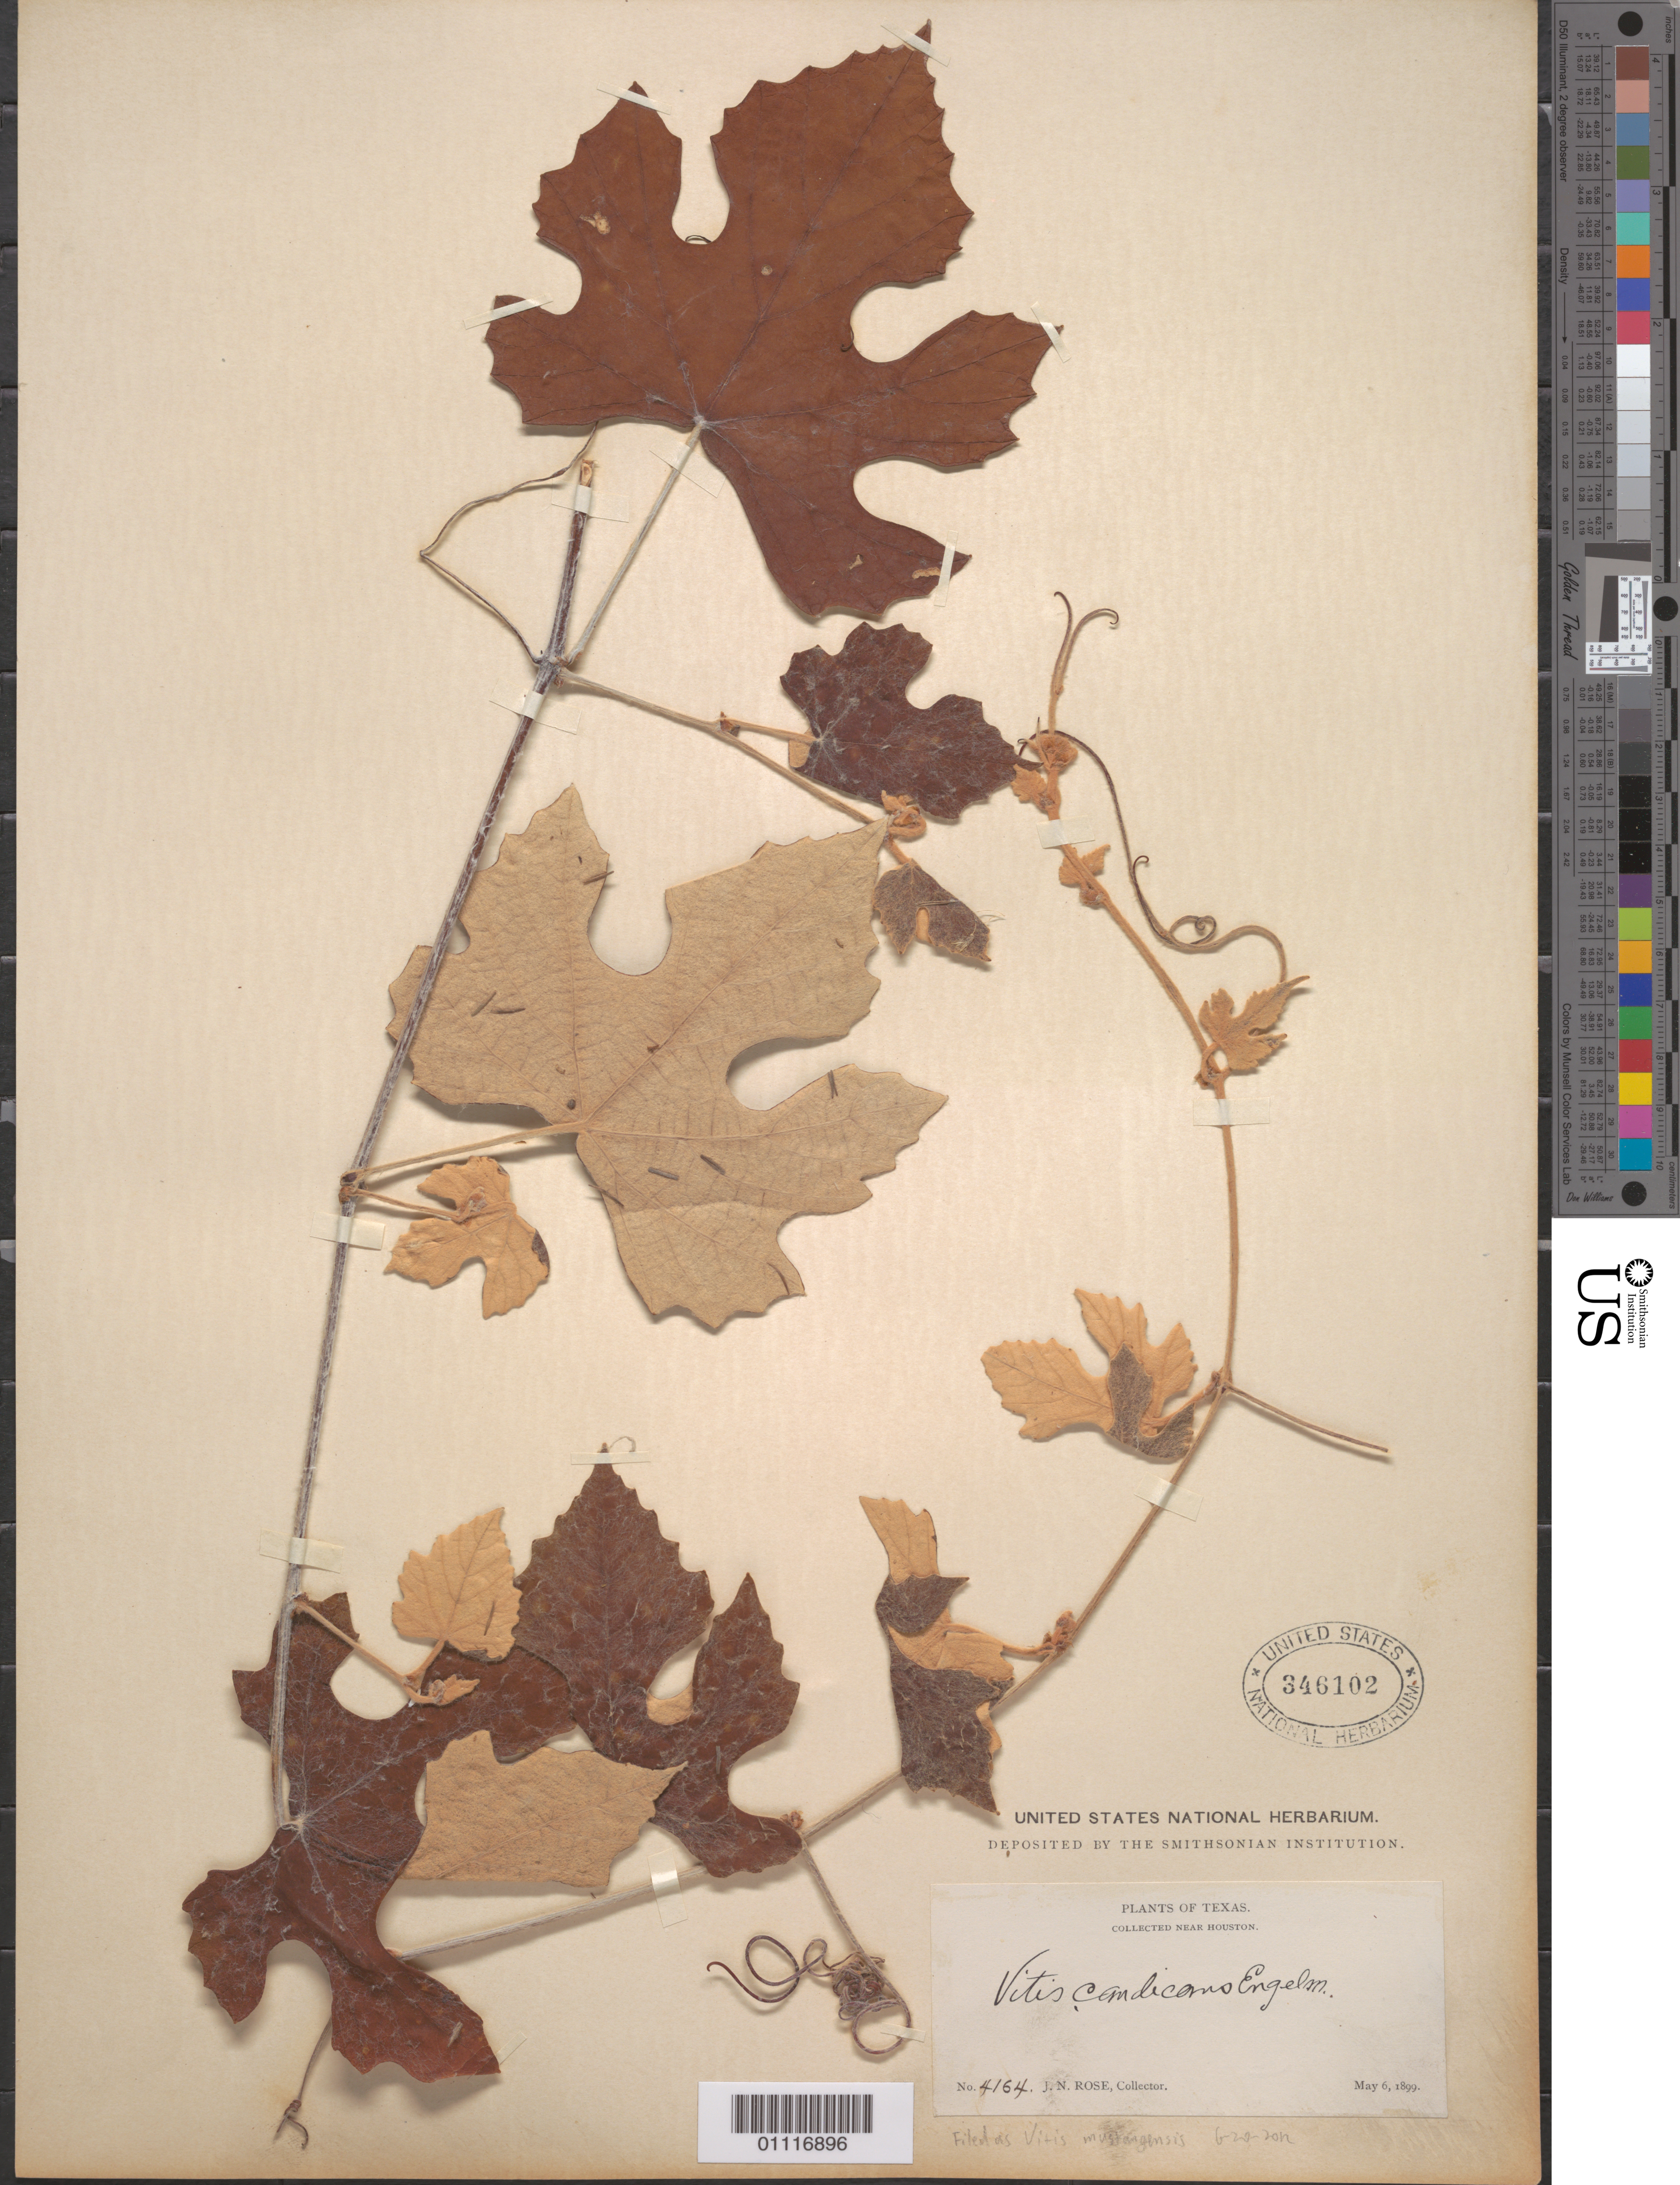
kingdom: Plantae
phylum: Tracheophyta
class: Magnoliopsida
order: Vitales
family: Vitaceae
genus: Vitis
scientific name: Vitis mustangensis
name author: Buckley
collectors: J. N. Rose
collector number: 4164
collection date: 1899-05-06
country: United States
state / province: Texas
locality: near Houston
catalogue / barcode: US 346102